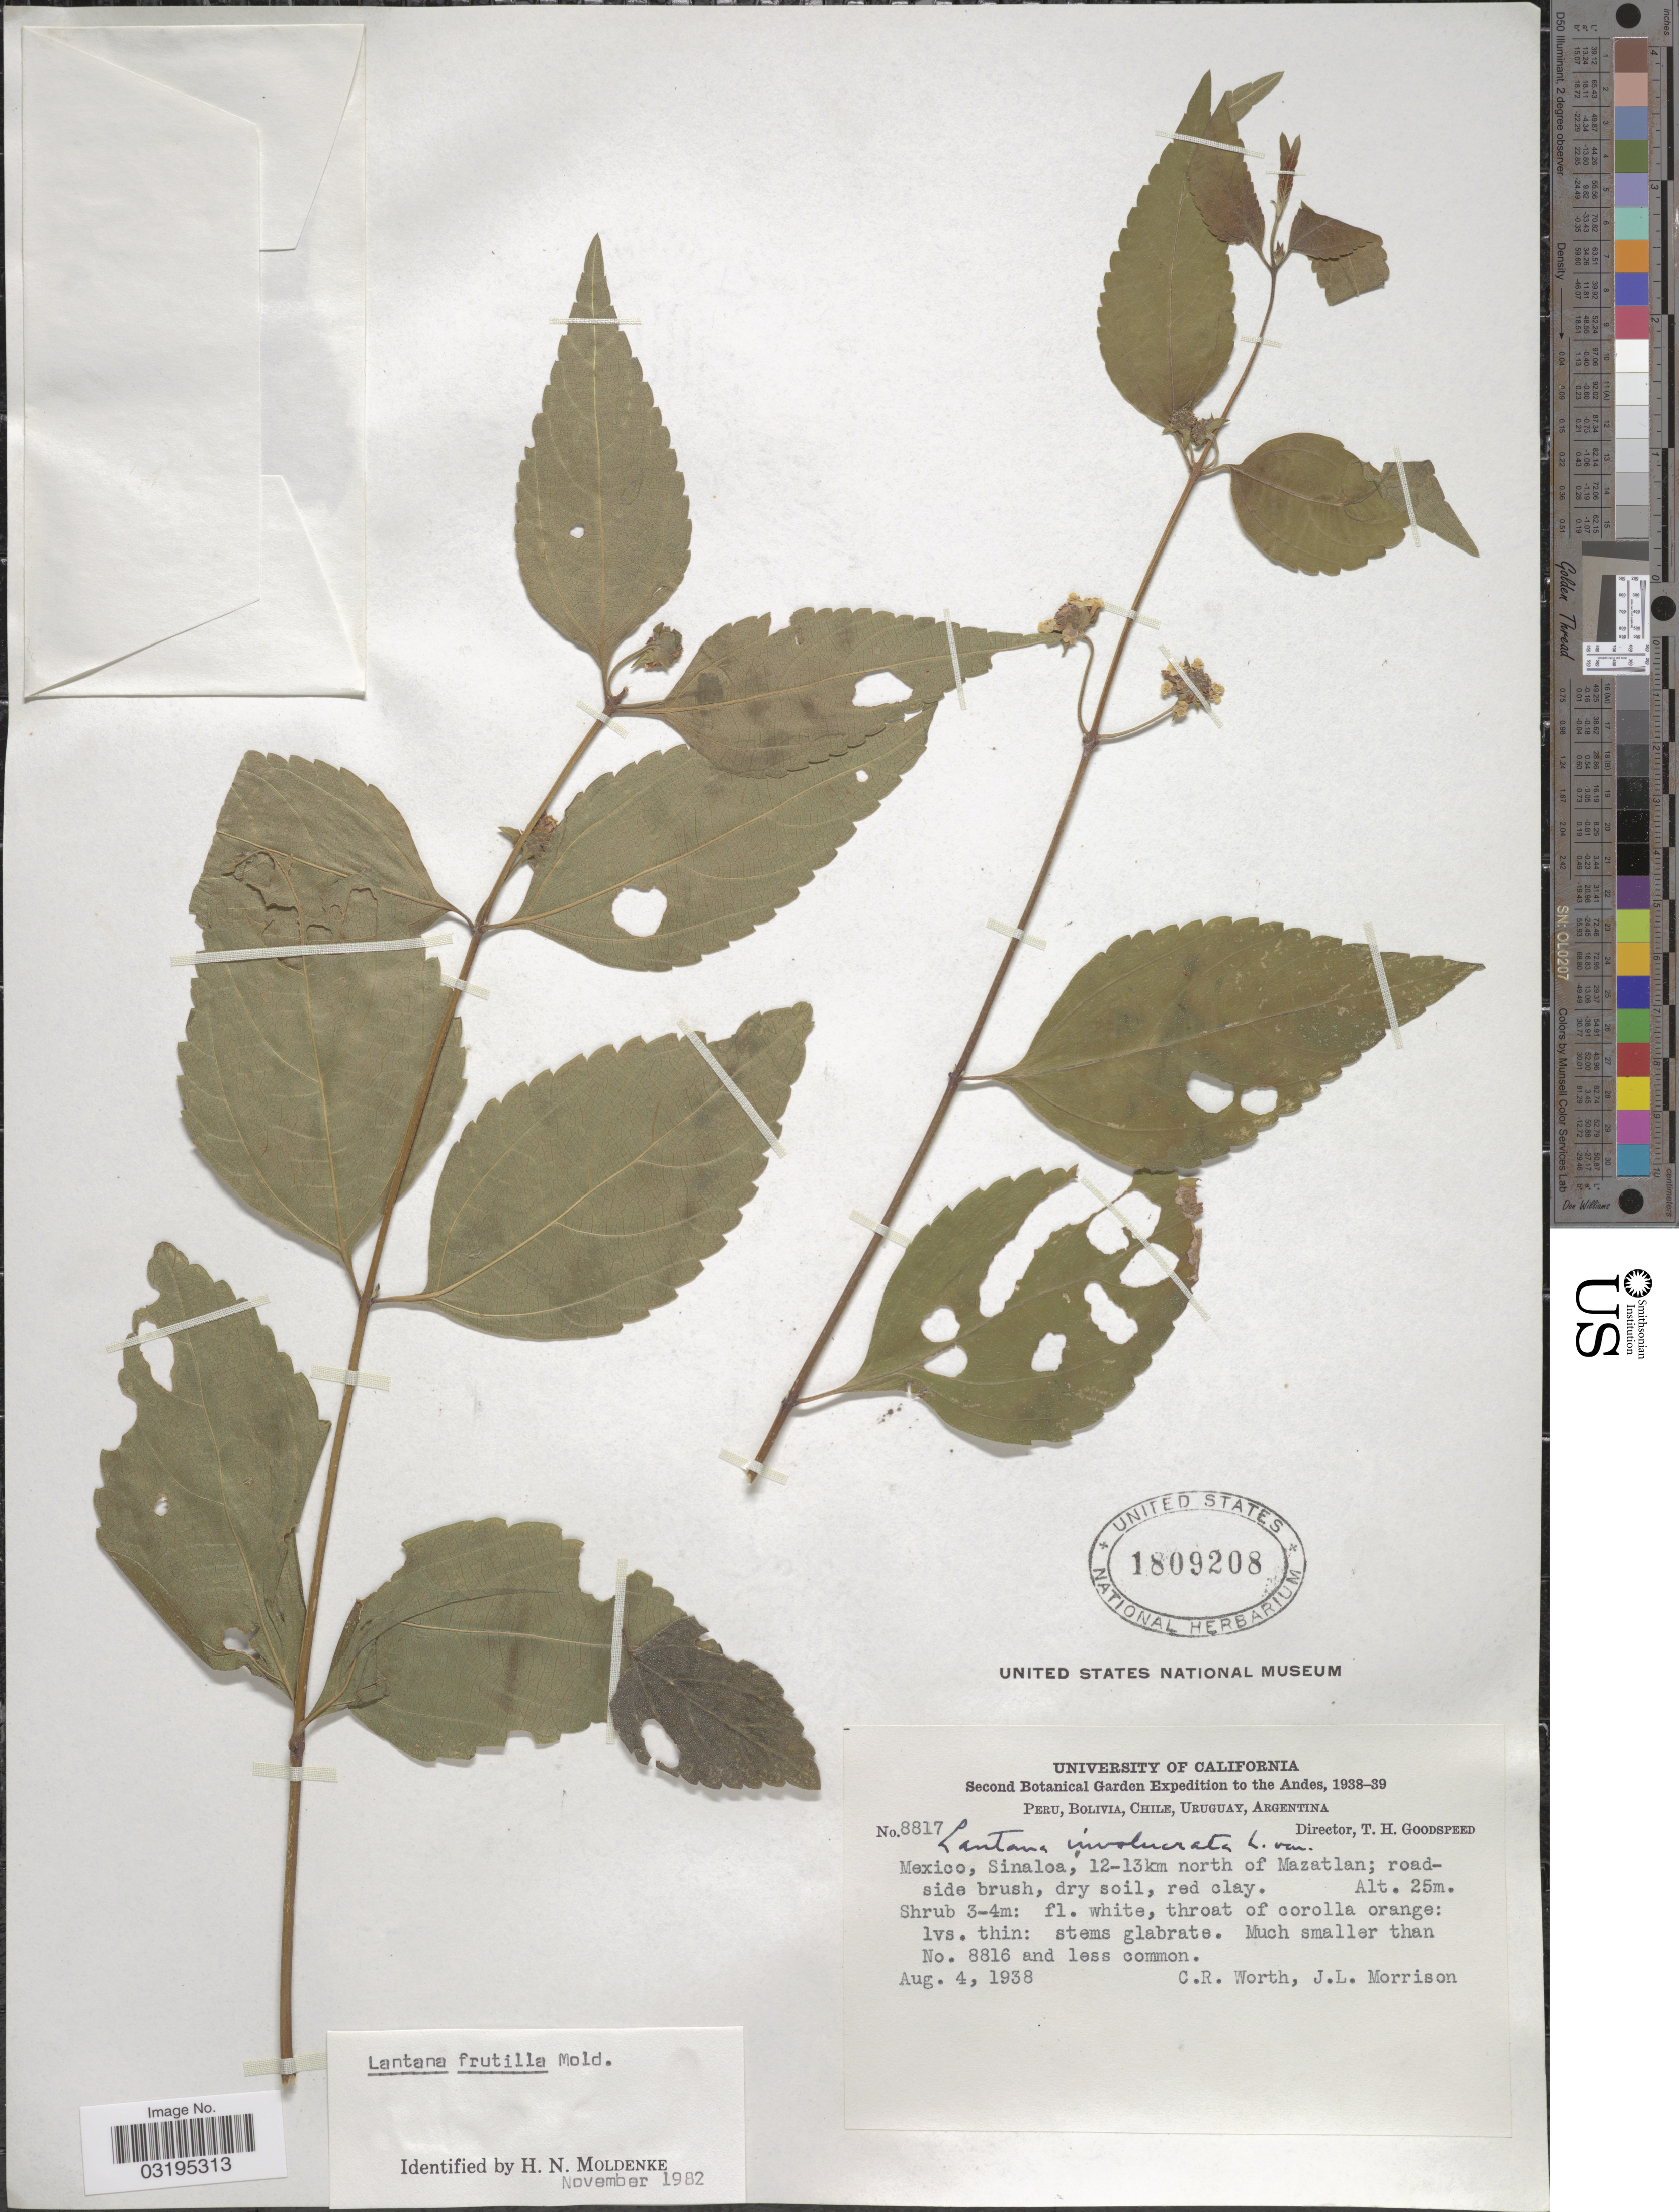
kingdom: Plantae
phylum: Tracheophyta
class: Magnoliopsida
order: Lamiales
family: Verbenaceae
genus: Lantana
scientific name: Lantana frutilla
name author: Moldenke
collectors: C. R. Worth & J. Morrison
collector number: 8817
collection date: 1938-08-04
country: Mexico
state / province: Sinaloa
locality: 12-13km north of Mazatlan. Andes.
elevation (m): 25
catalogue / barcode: US 1809208